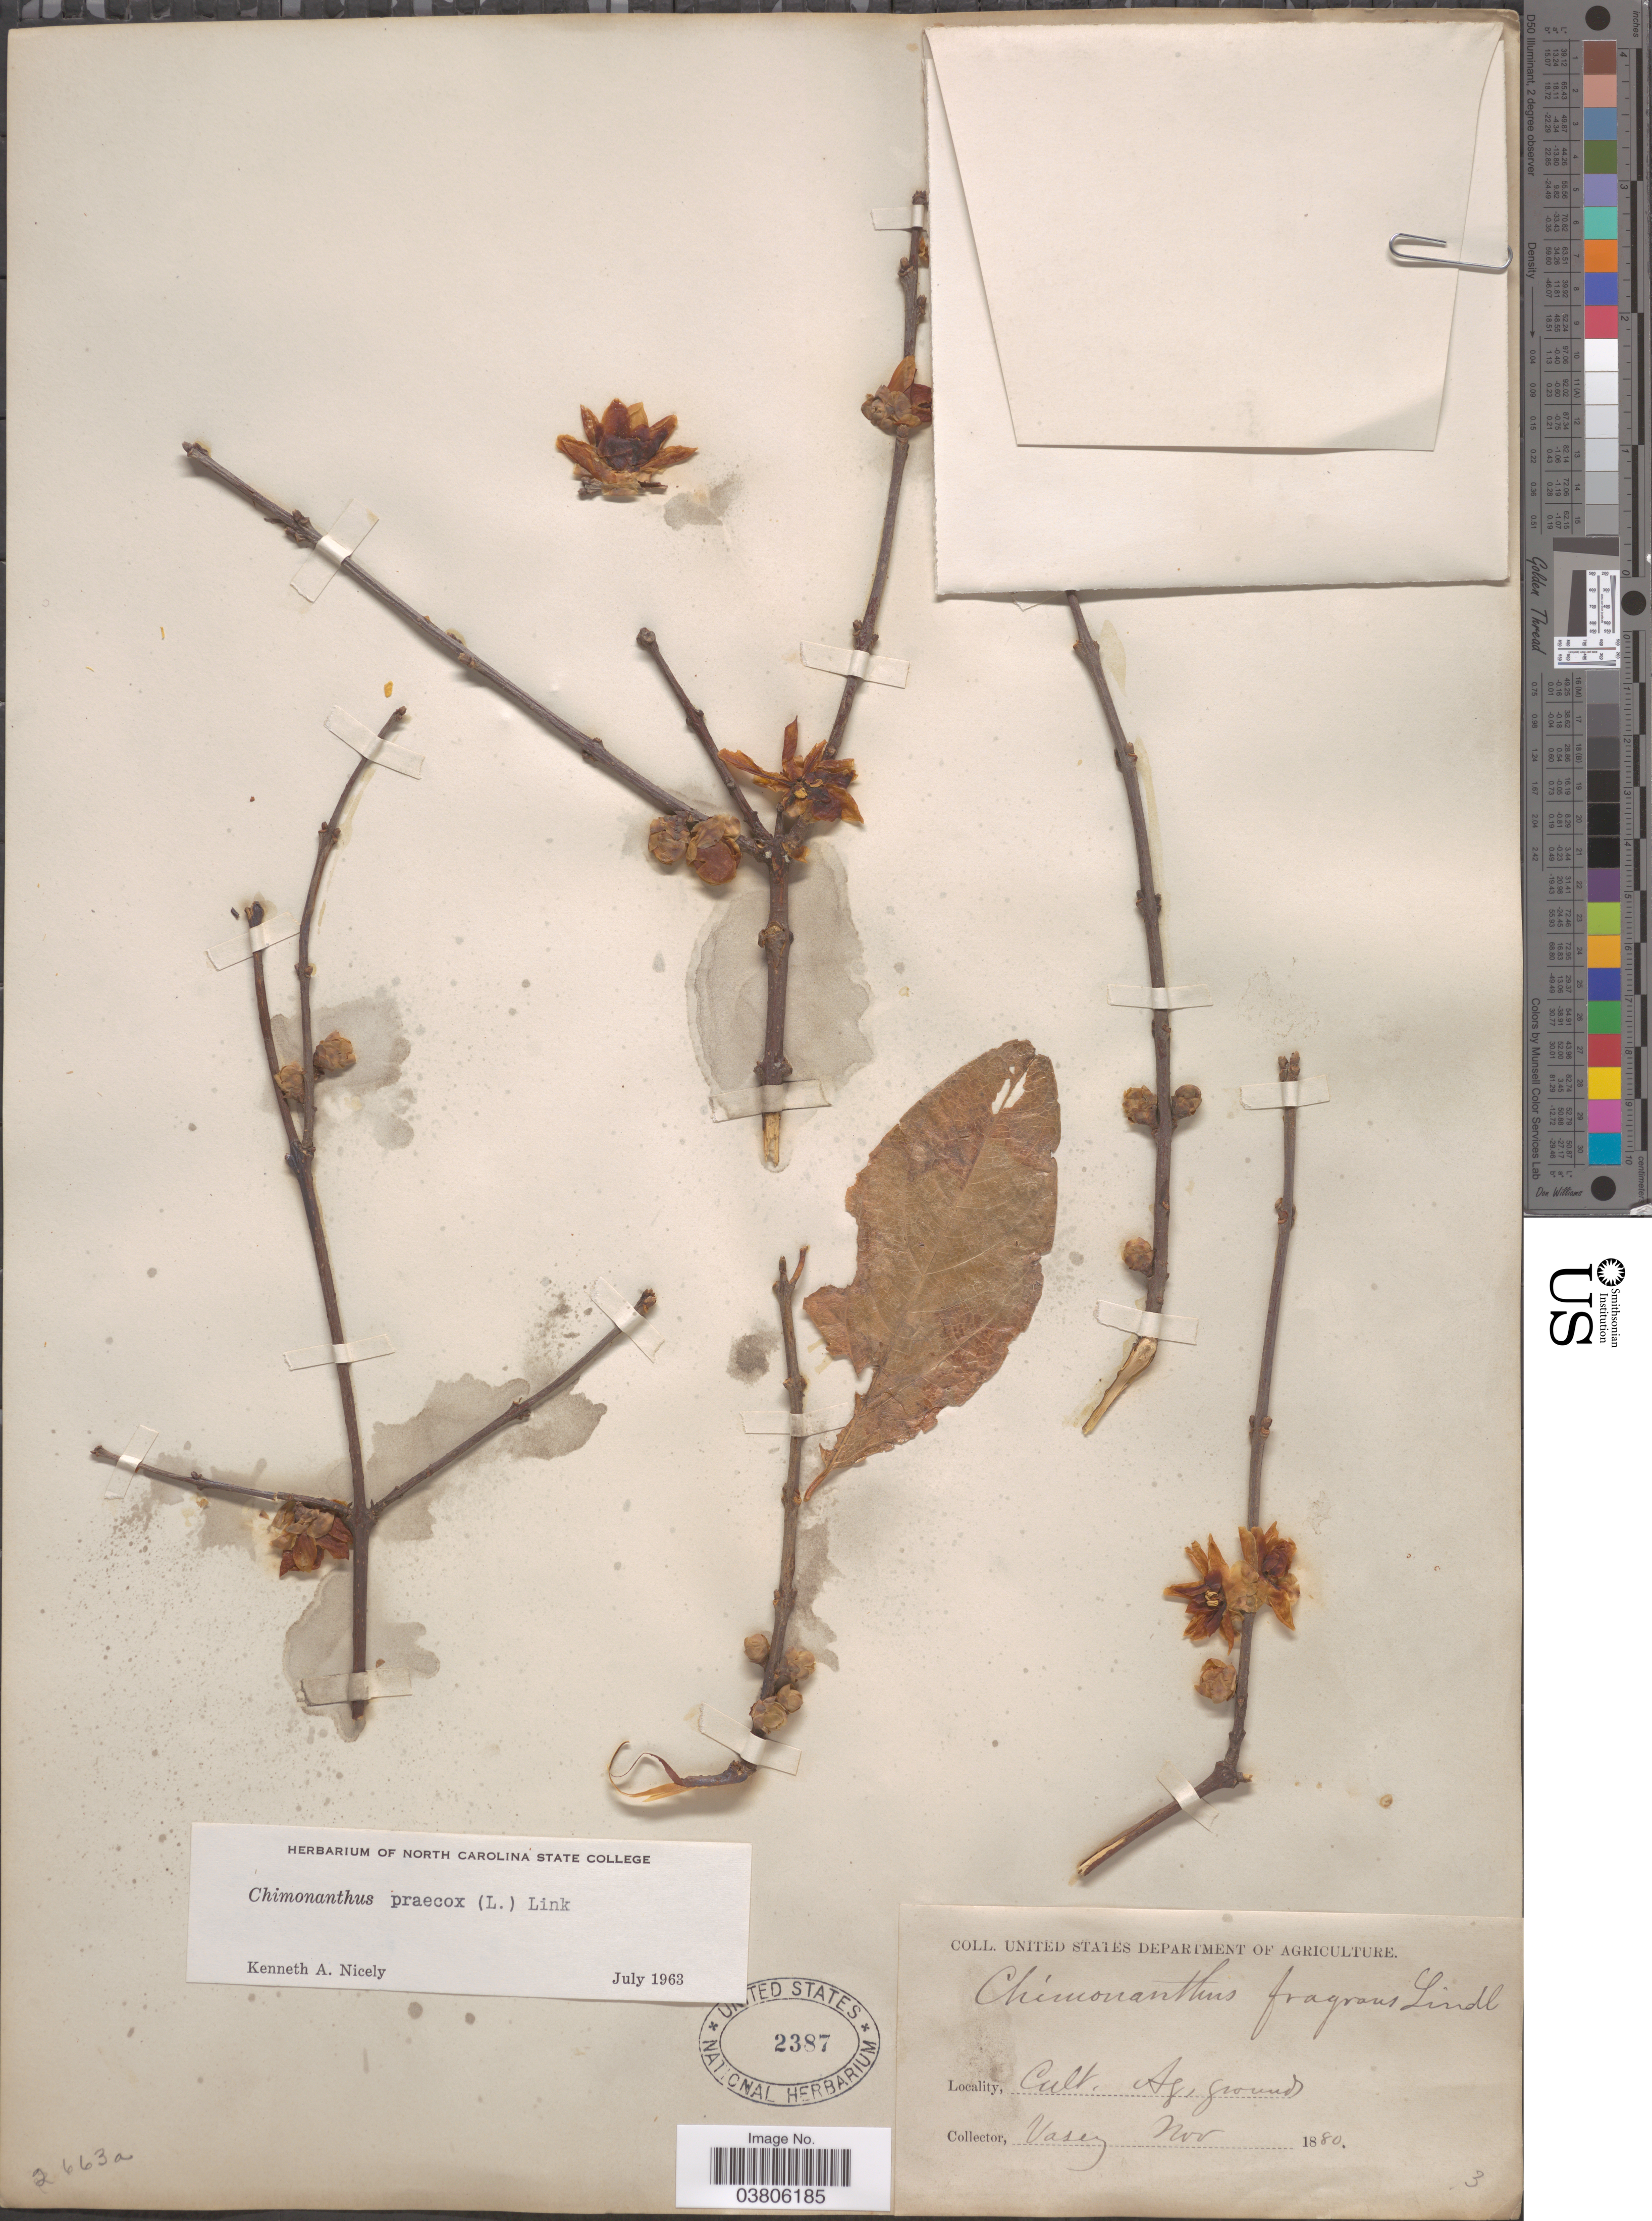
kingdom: Plantae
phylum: Tracheophyta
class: Magnoliopsida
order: Laurales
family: Calycanthaceae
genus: Chimonanthus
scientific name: Chimonanthus praecox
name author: (L.) Link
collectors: Vasey, --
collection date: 1880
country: United States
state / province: District of Columbia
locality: Ag. ground.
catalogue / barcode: US 2387